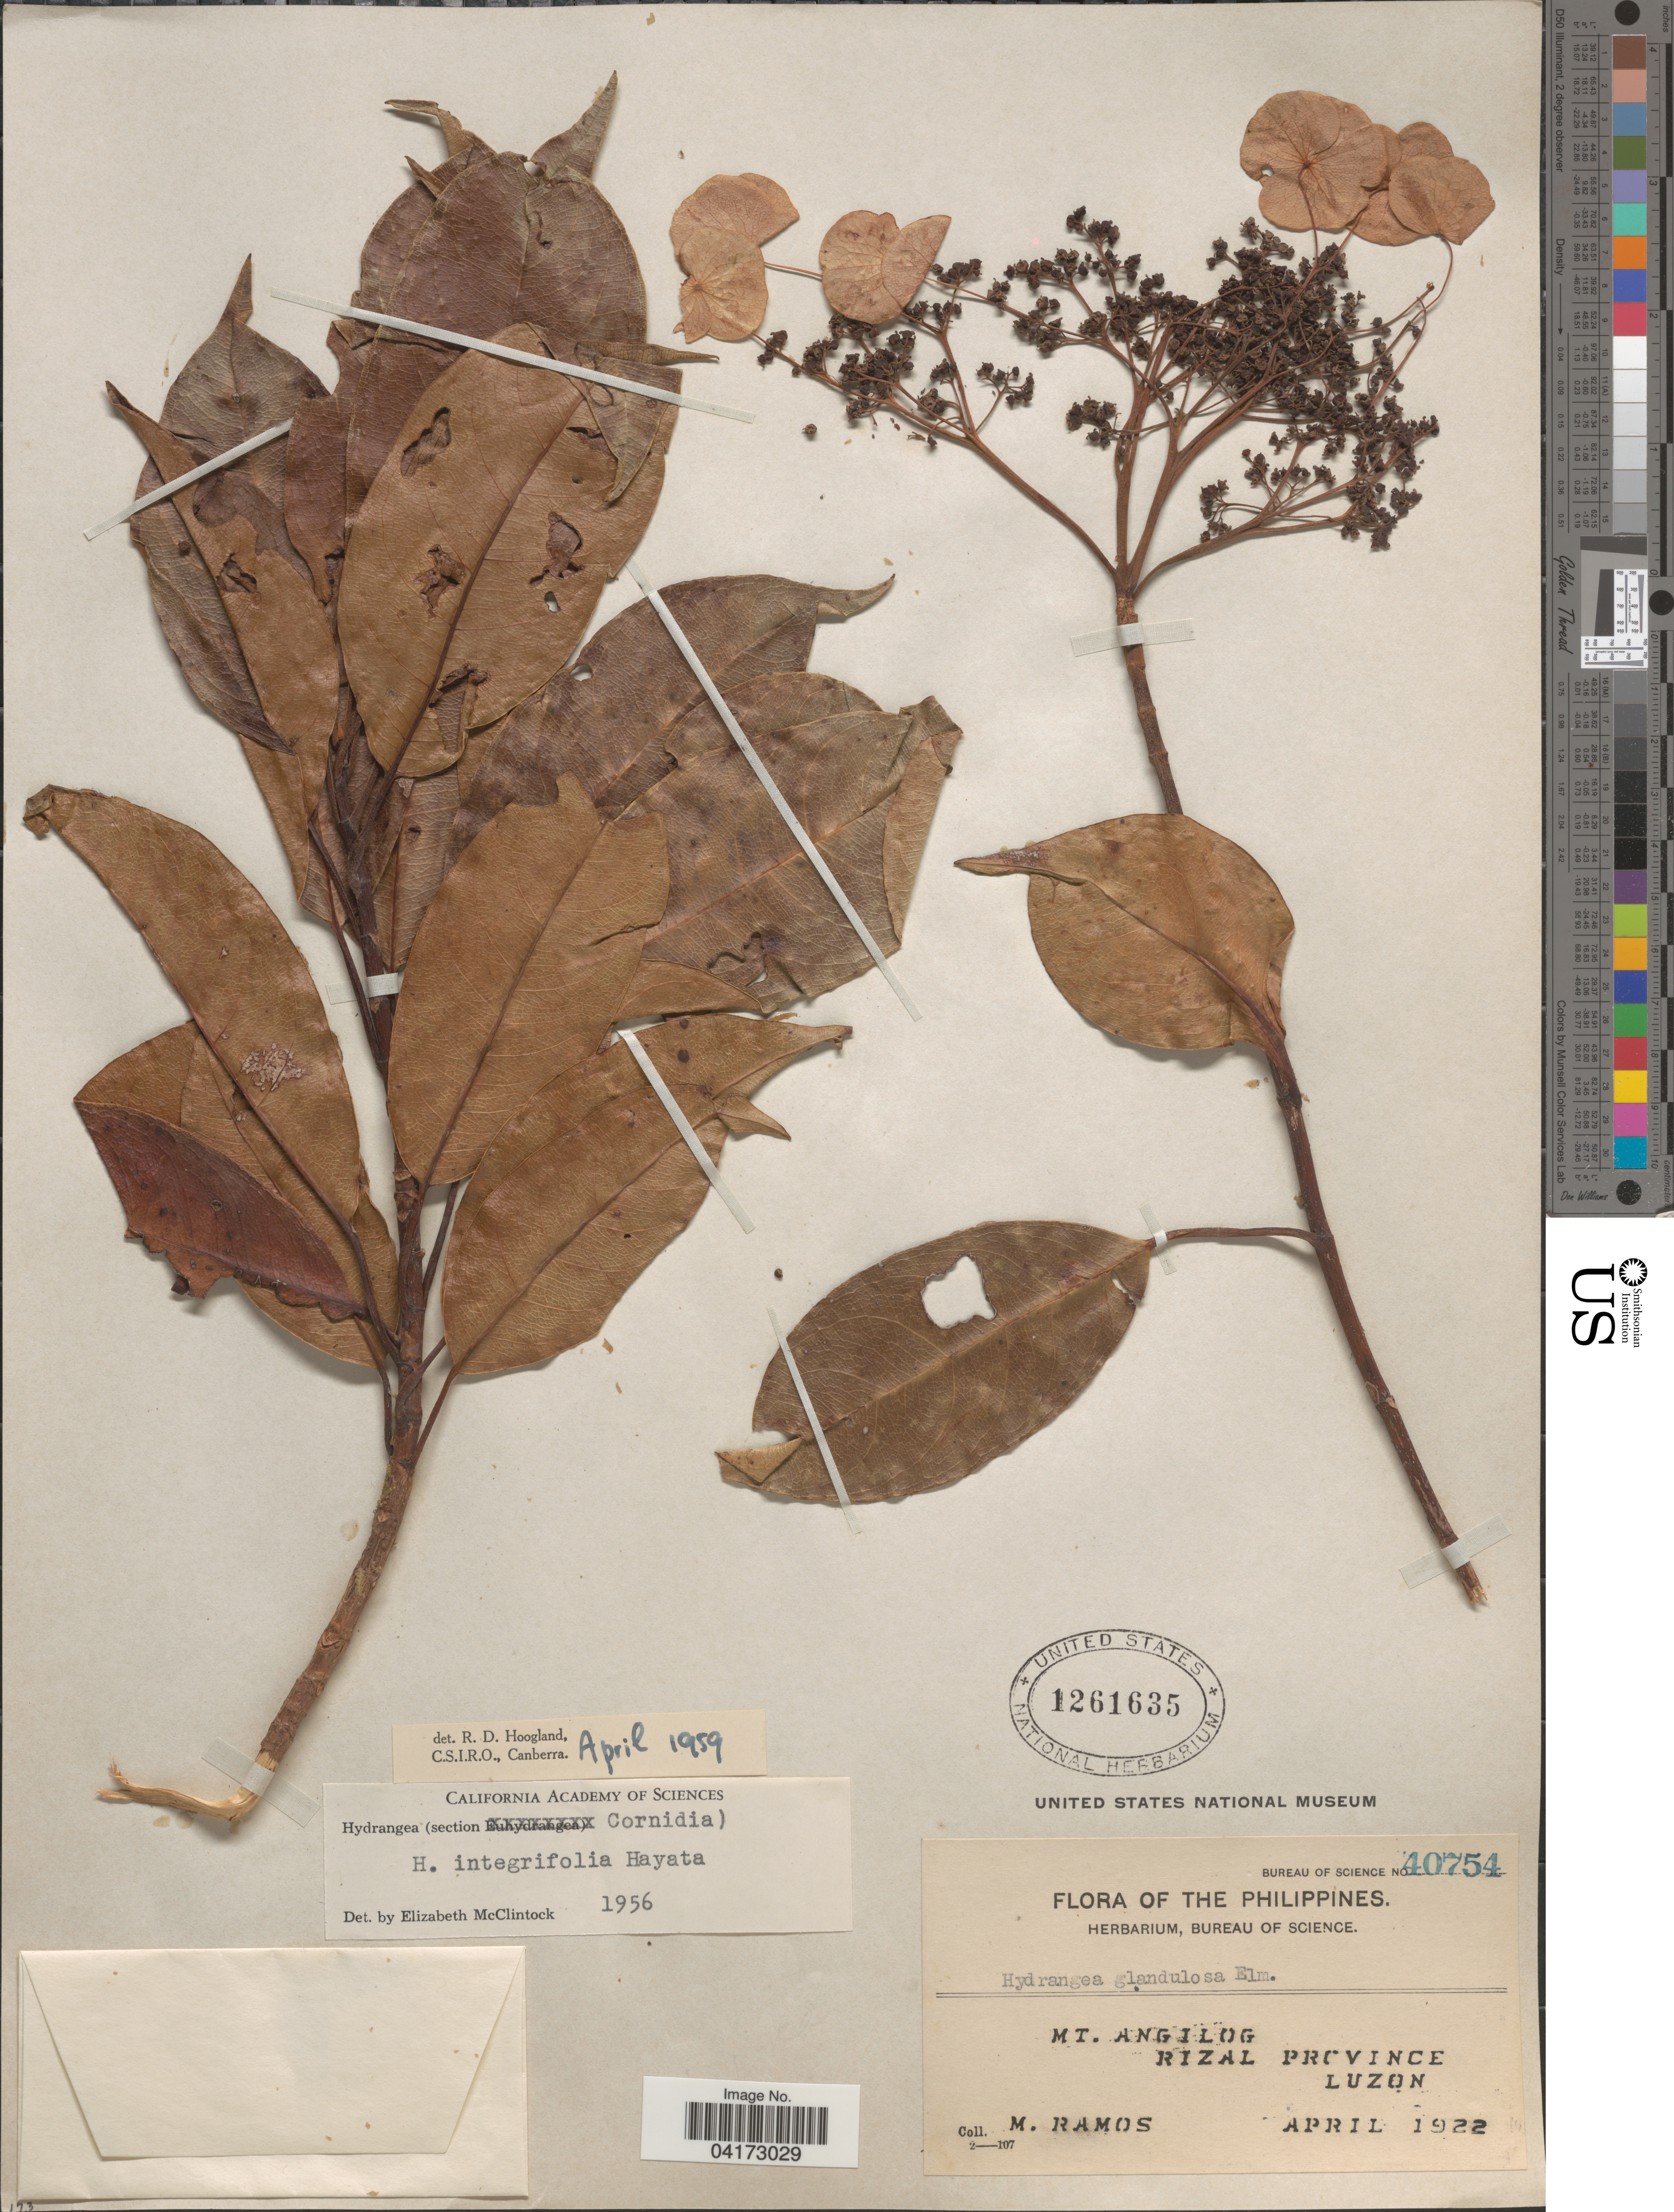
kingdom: Plantae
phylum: Tracheophyta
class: Magnoliopsida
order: Cornales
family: Hydrangeaceae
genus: Hydrangea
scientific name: Hydrangea integrifolia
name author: Hayata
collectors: M. Ramos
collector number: Bureau of Science 40754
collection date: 1922-04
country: Philippines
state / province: Calabarzon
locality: Mt. Angilog. Rizal Province. Luzon.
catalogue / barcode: US 1261635